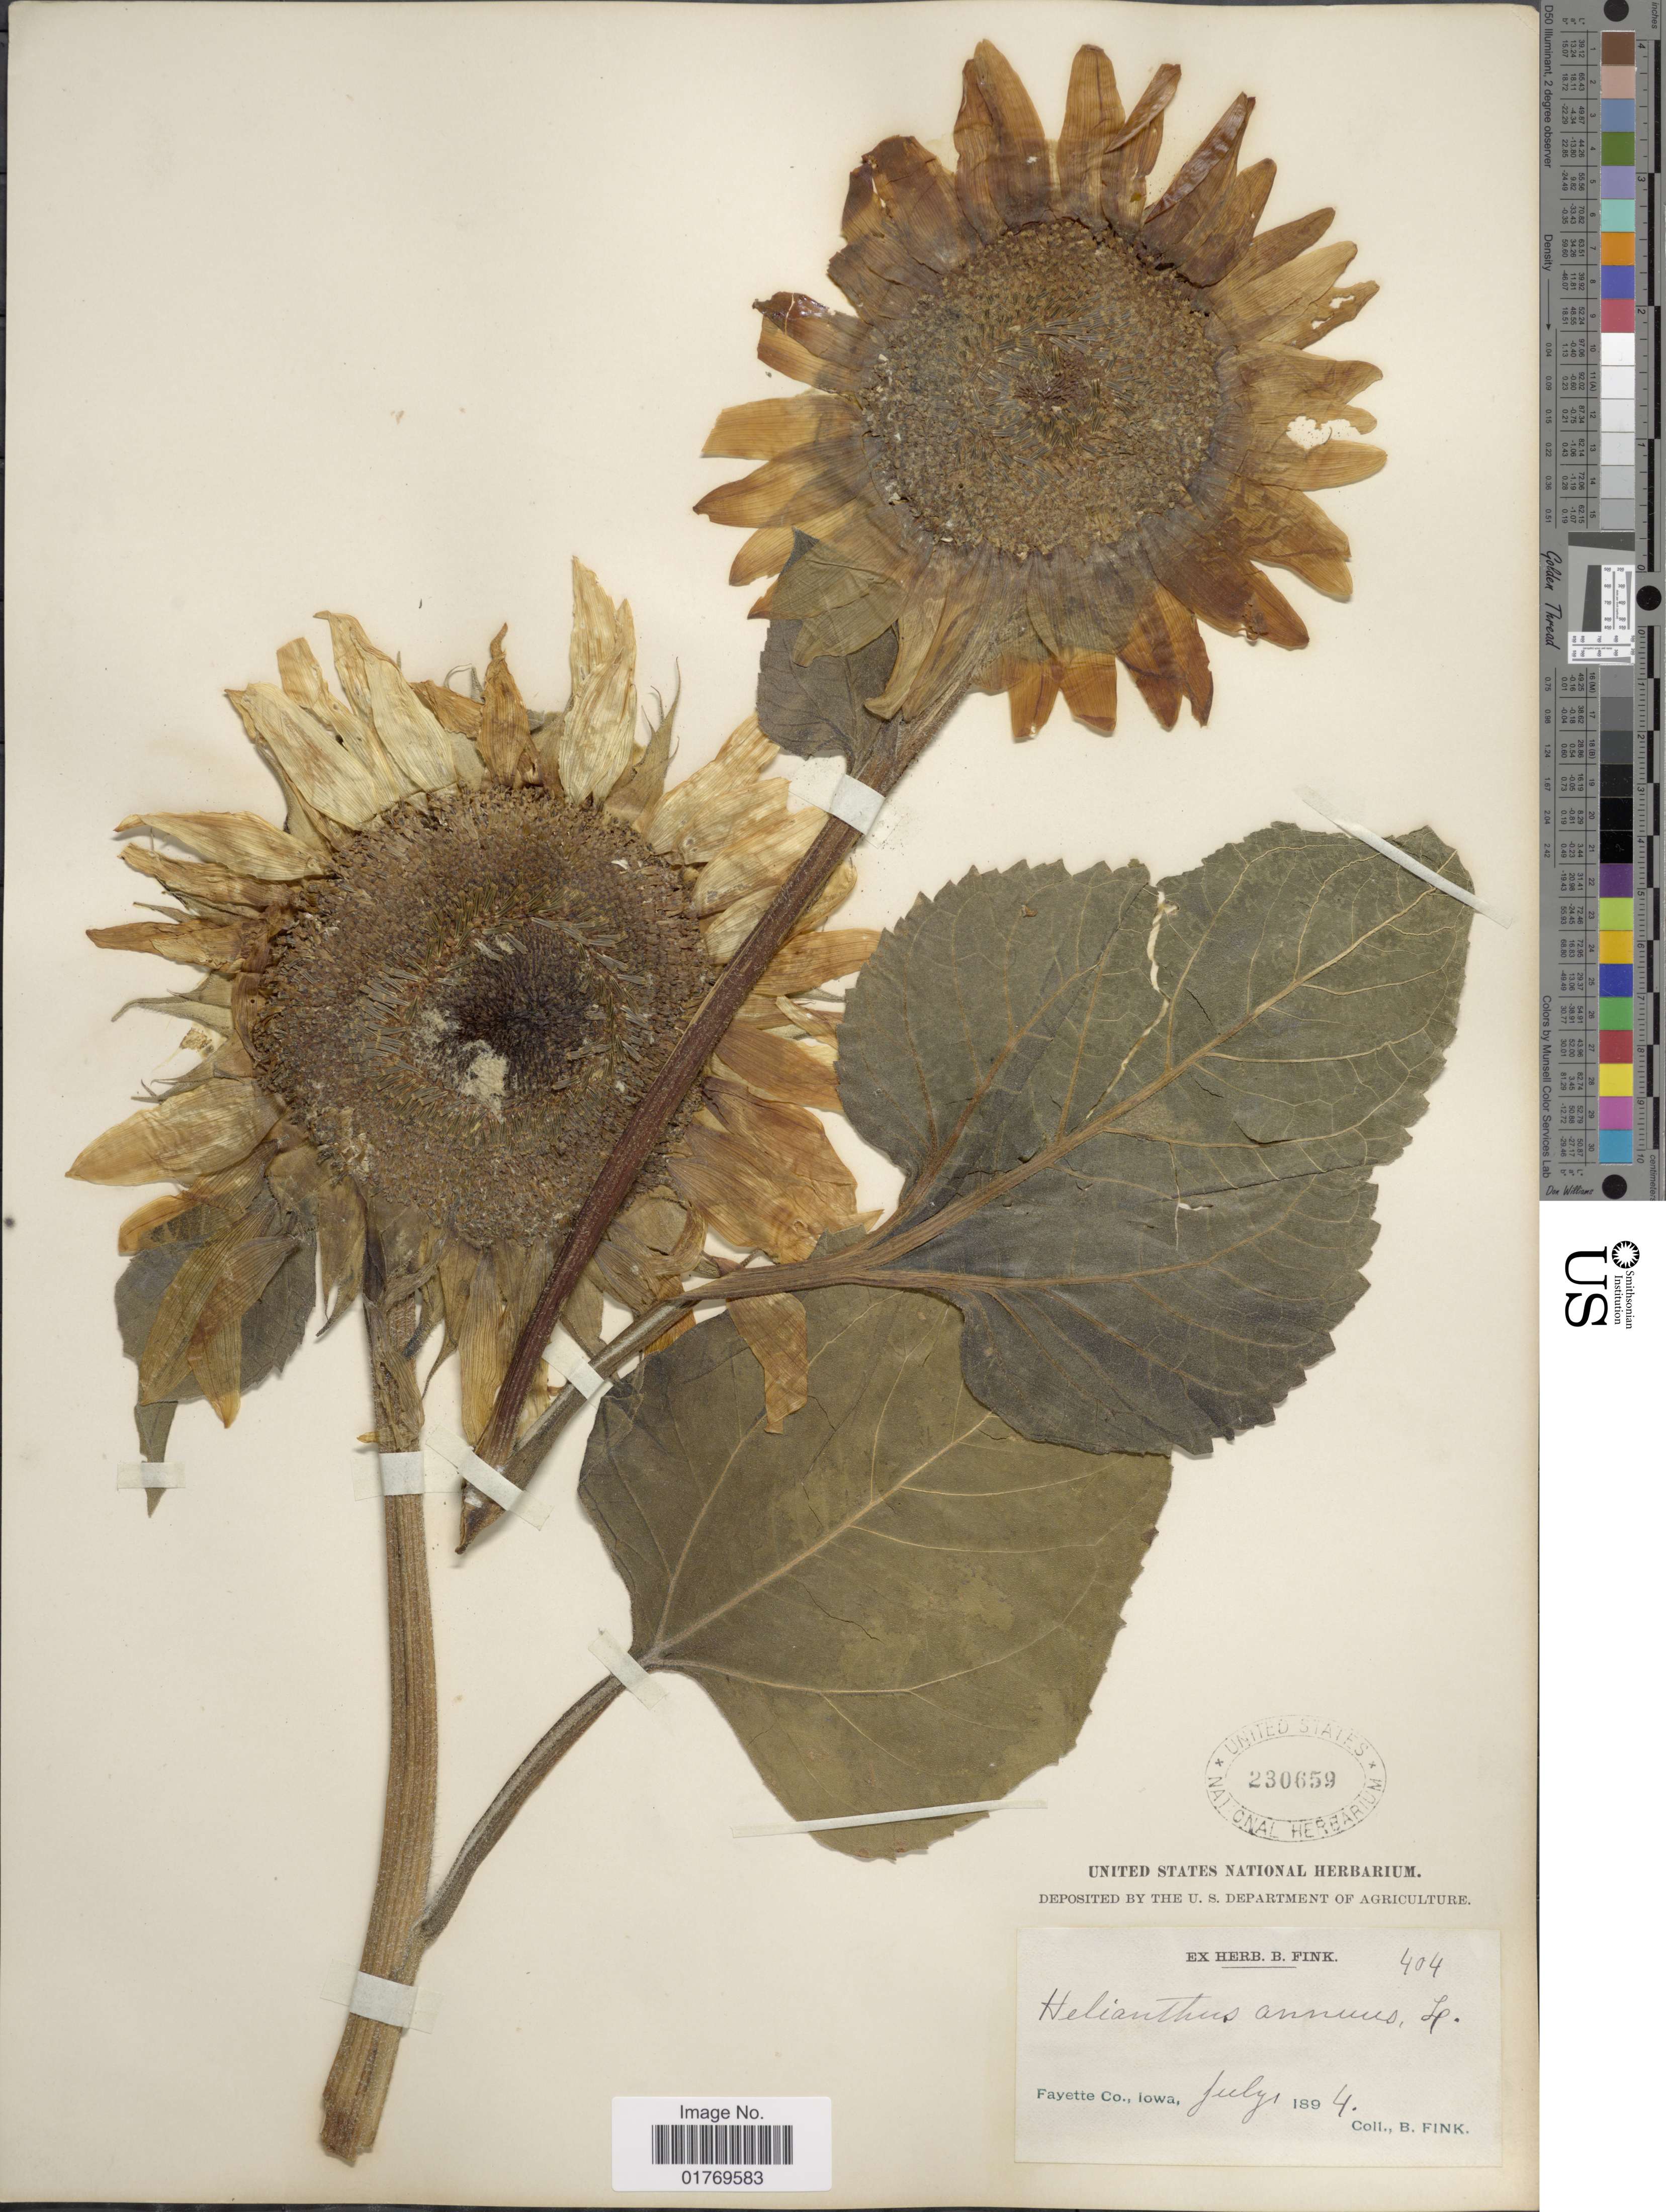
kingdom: Plantae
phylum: Tracheophyta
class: Magnoliopsida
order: Asterales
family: Asteraceae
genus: Helianthus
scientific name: Helianthus annuus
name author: L.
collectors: B. Fink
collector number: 404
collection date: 1894-07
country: United States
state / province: Iowa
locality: Fayette Co.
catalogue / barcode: US 230659